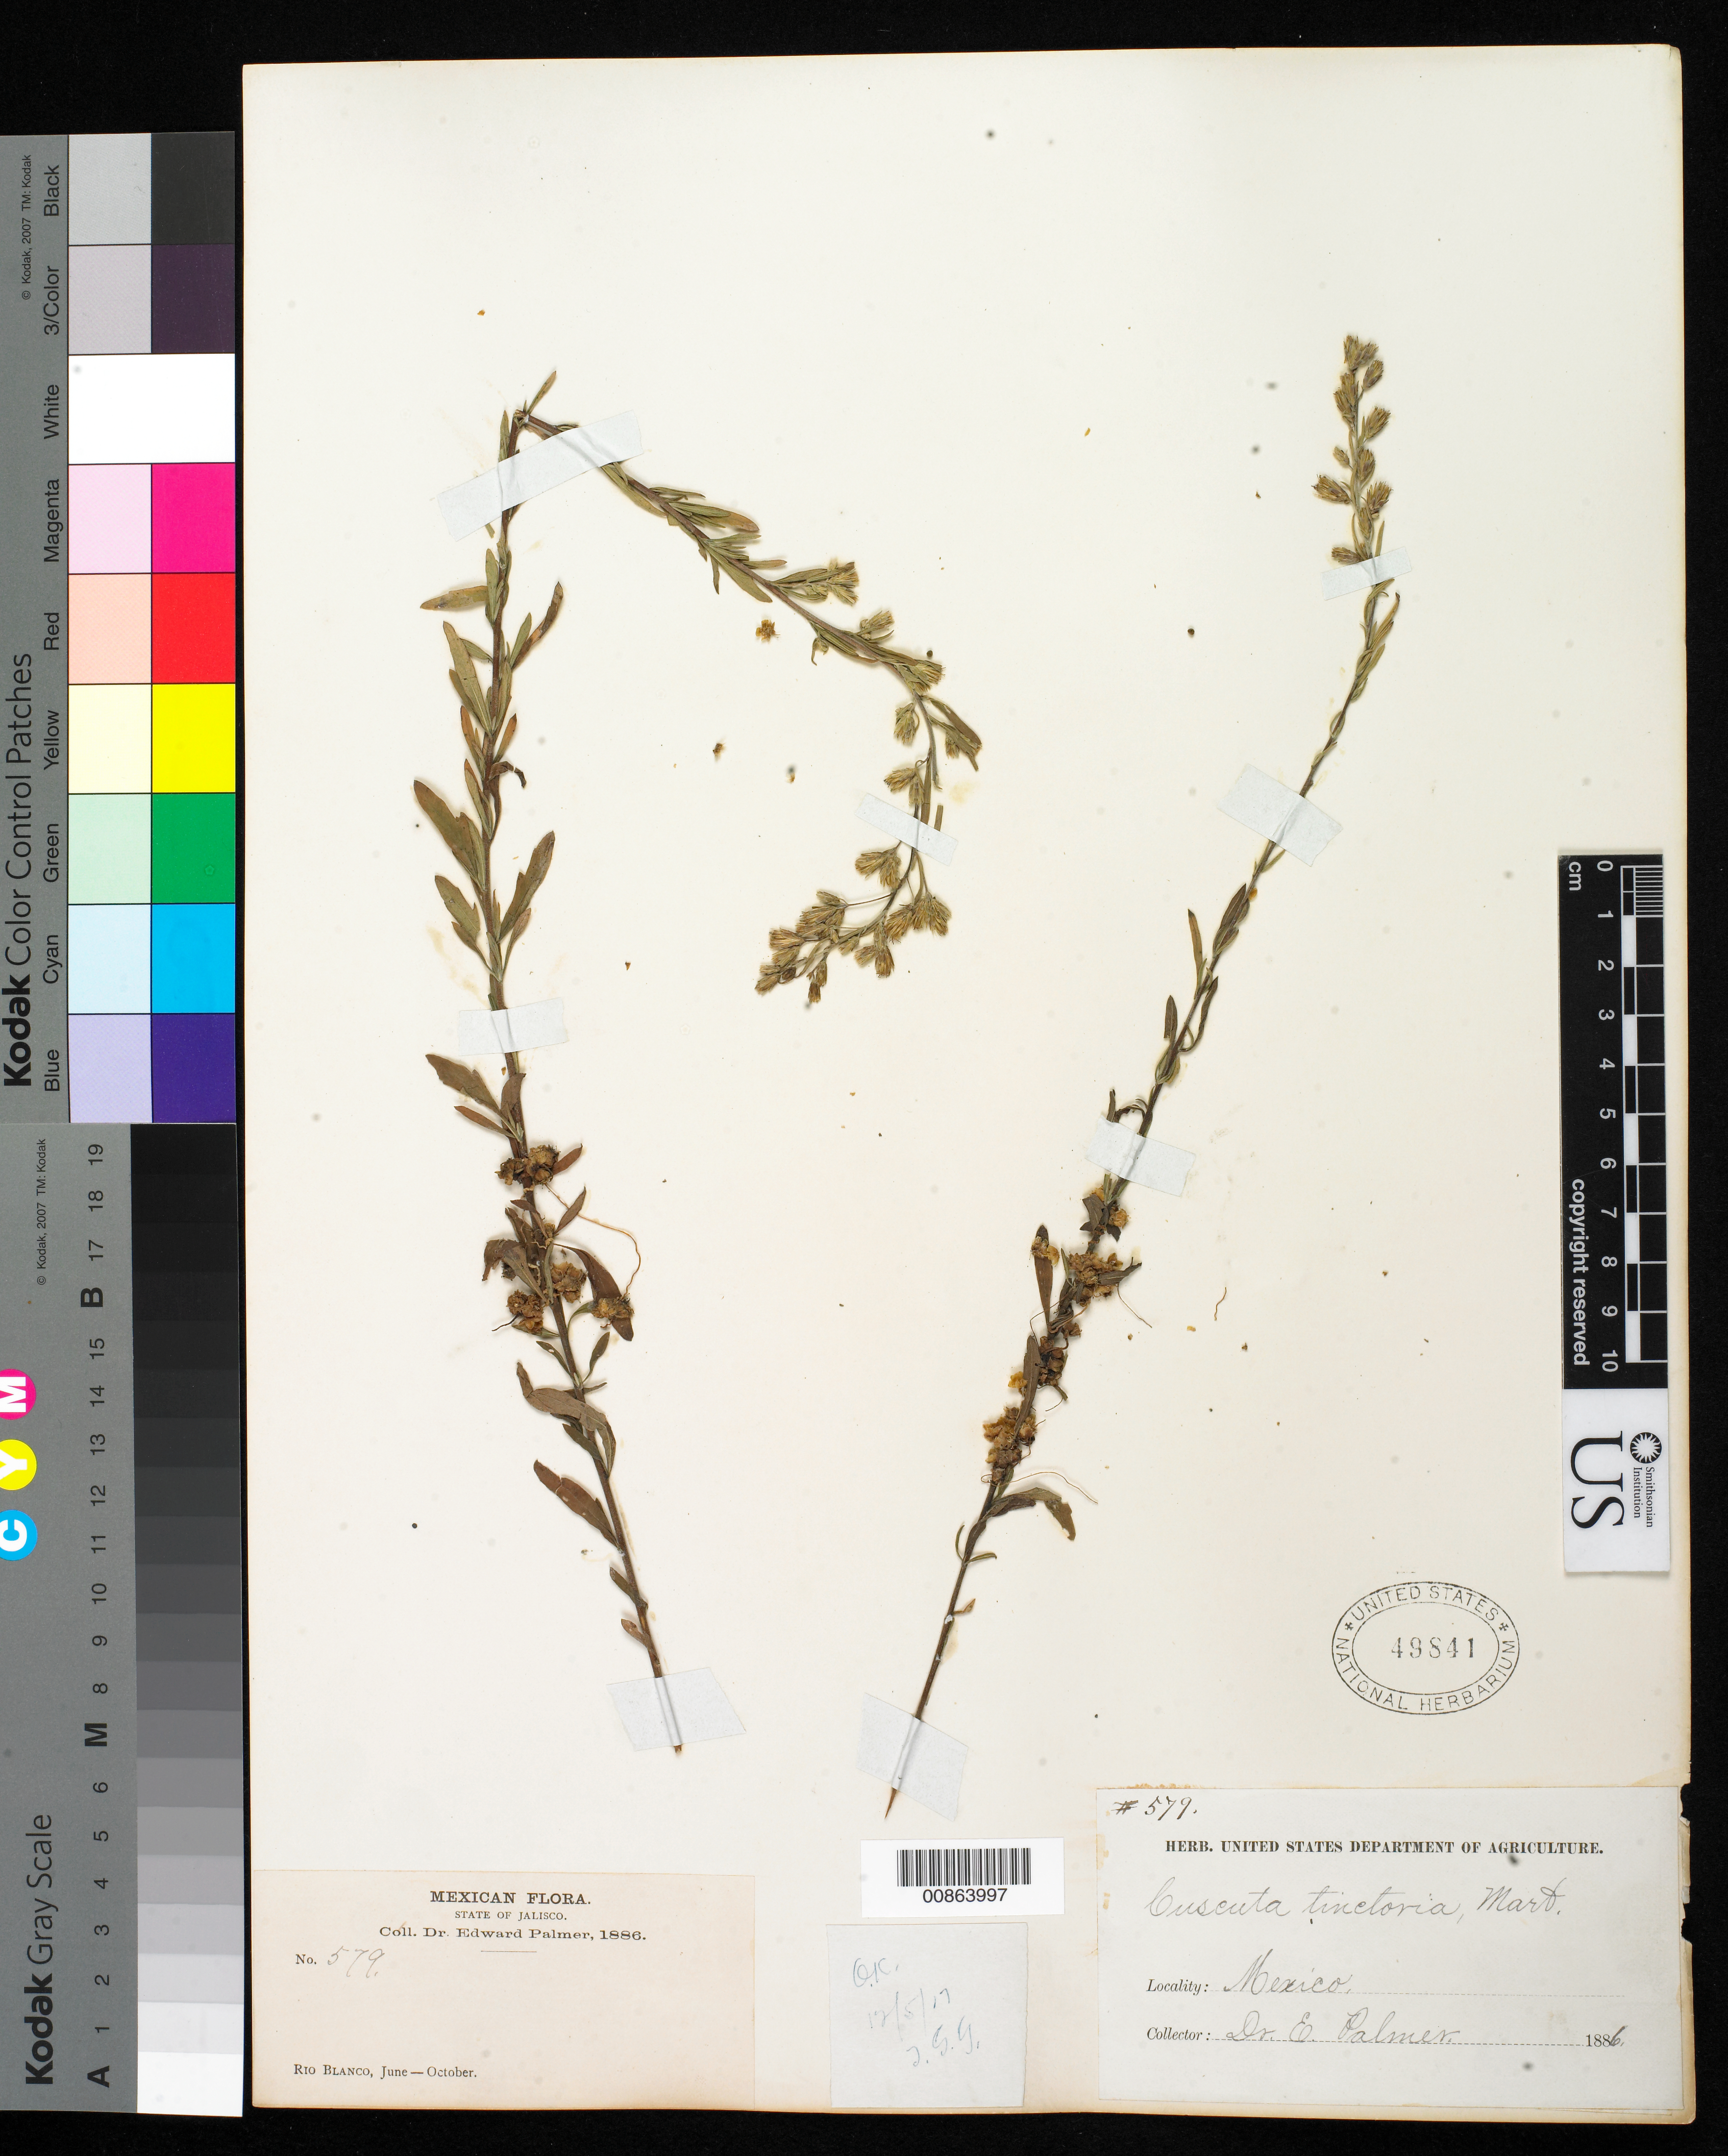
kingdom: Plantae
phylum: Tracheophyta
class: Magnoliopsida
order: Solanales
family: Convolvulaceae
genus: Cuscuta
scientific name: Cuscuta tinctoria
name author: Mart. ex Engelm.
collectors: E. Palmer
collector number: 579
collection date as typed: Jun 1886 to -- Oct 1886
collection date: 1886-06/1886-10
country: Mexico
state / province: Jalisco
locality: Río Blanco, Jalisco.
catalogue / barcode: US 49841